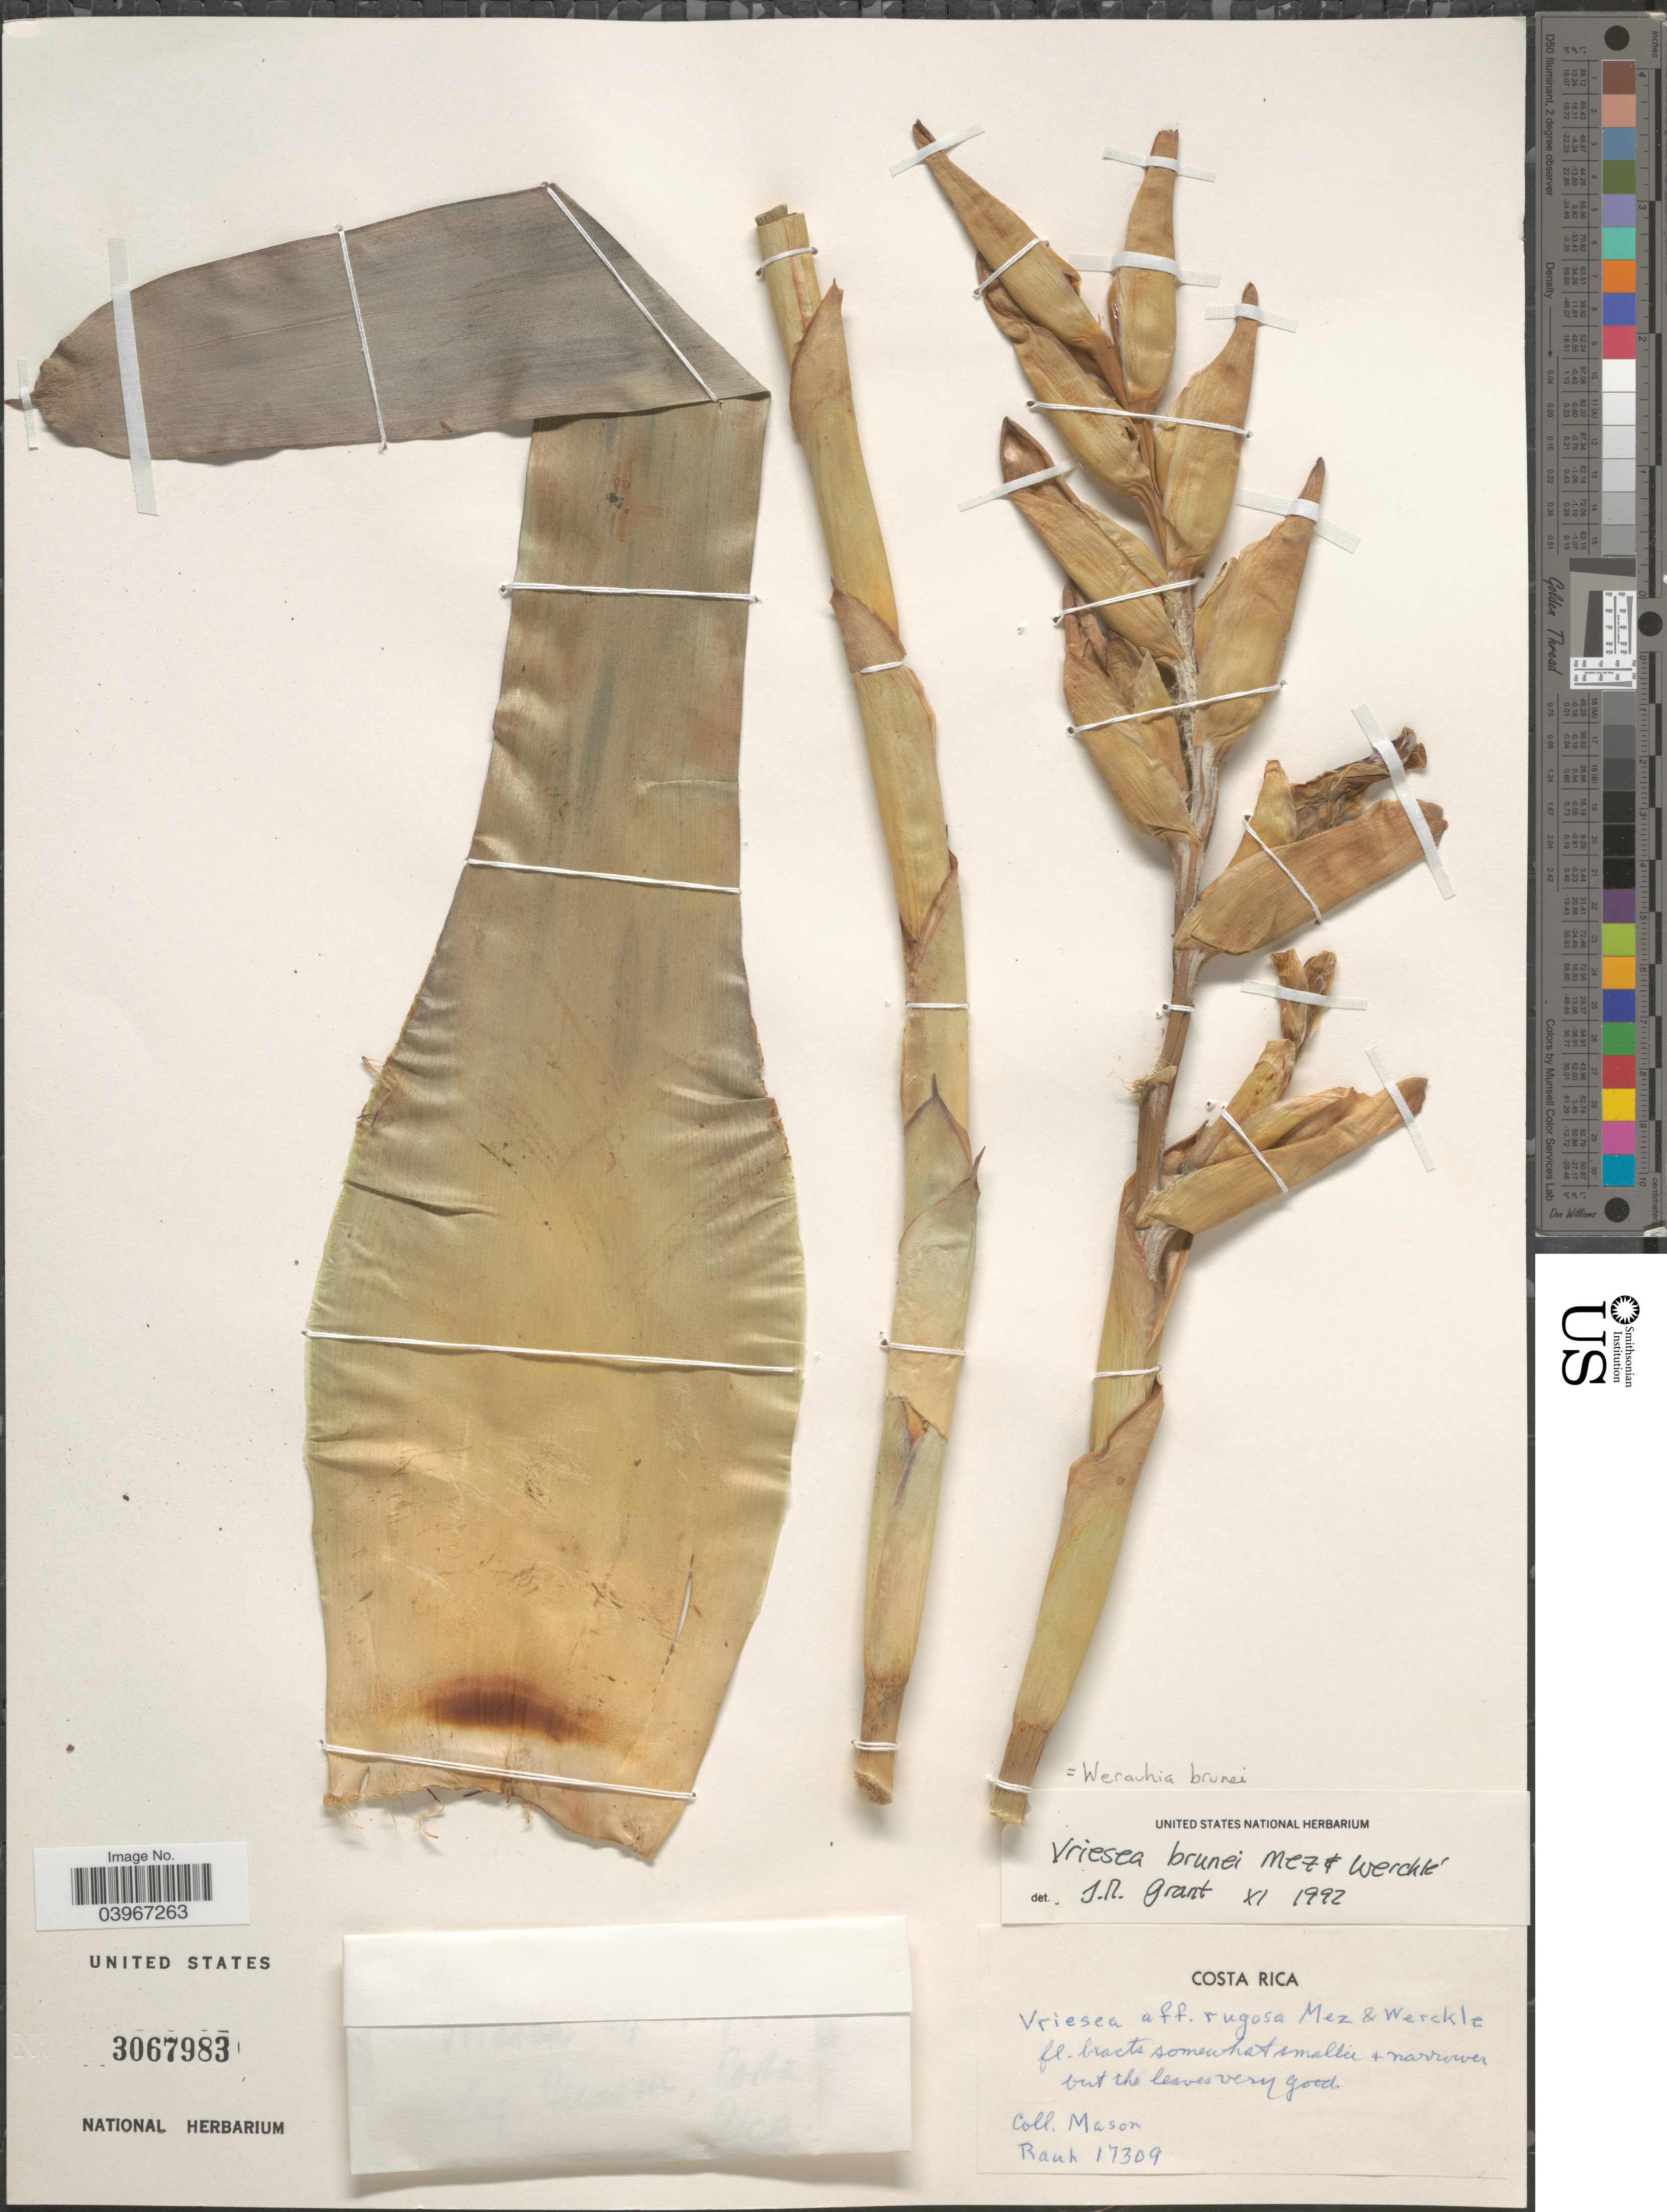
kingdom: Plantae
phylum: Tracheophyta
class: Liliopsida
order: Poales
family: Bromeliaceae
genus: Werauhia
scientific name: Werauhia brunei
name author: (Mez & Wercklé) J.R. Grant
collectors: Mason & -. Rauh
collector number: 17309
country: Costa Rica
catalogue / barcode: US 3067983